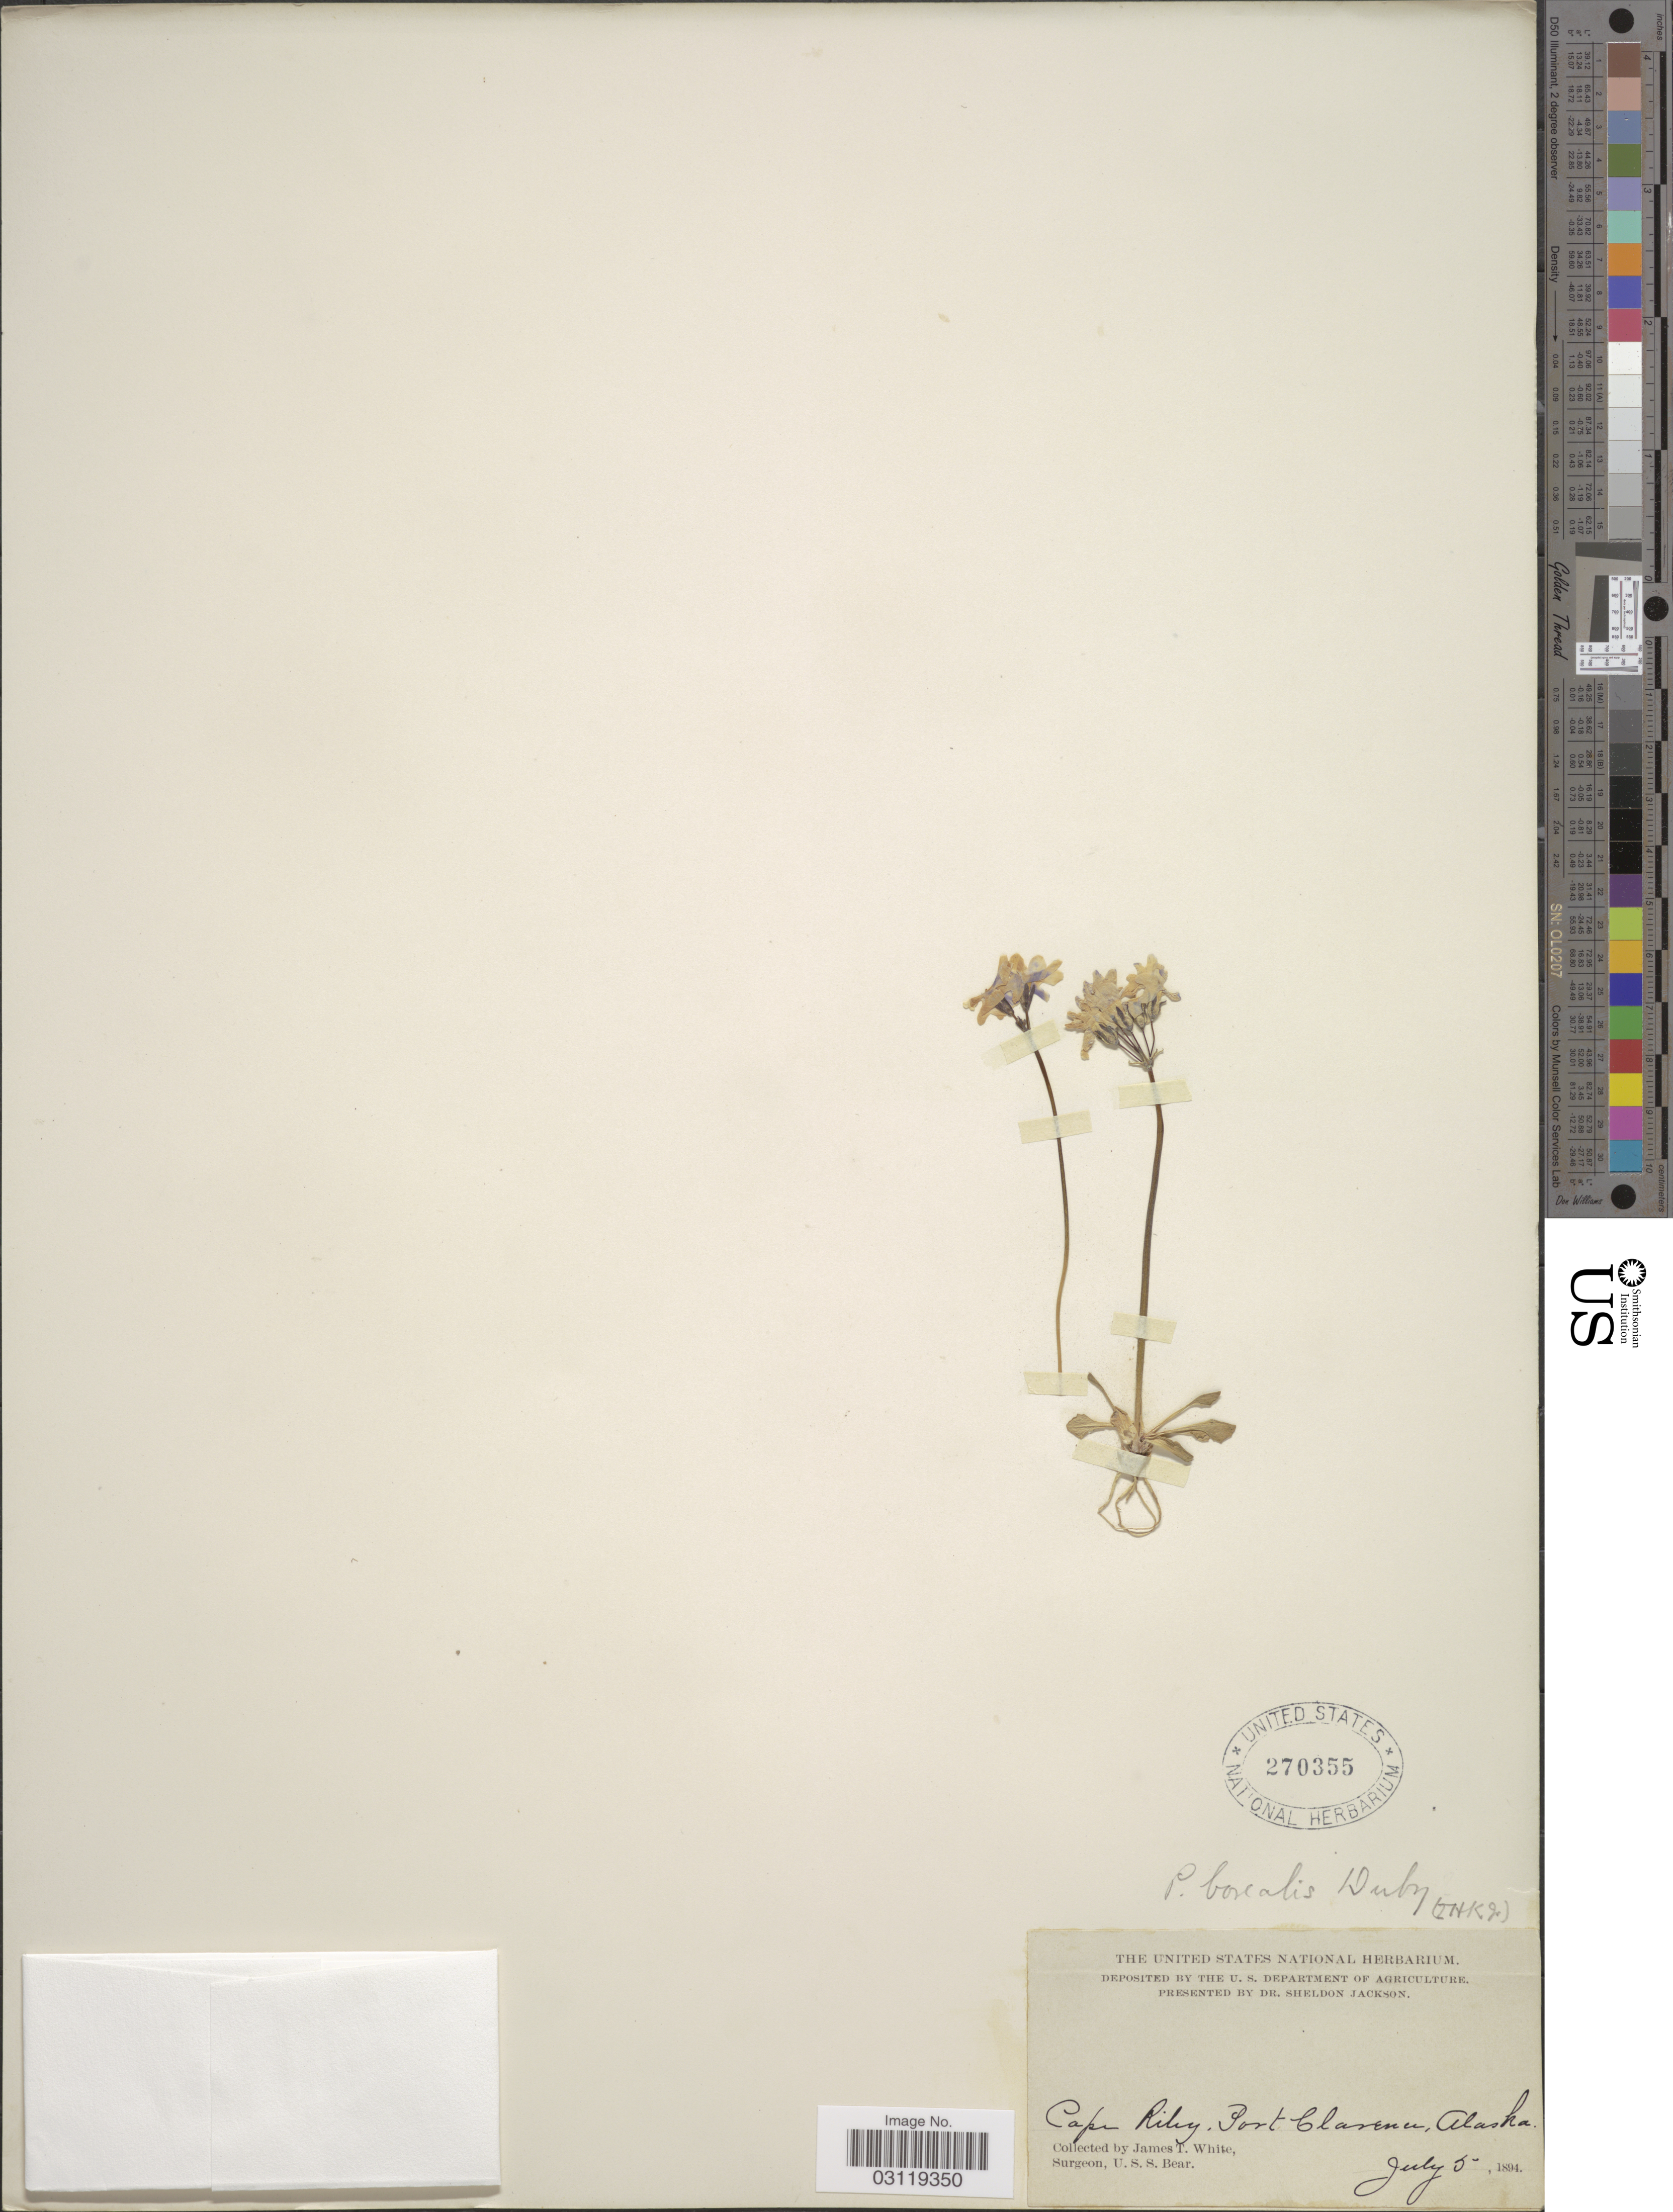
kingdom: Plantae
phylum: Tracheophyta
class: Magnoliopsida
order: Ericales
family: Primulaceae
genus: Primula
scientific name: Primula borealis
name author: Duby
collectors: J. T. White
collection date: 1894-07-05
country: United States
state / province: Alaska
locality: Cape Riley, Port Clarence.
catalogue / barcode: US 270355